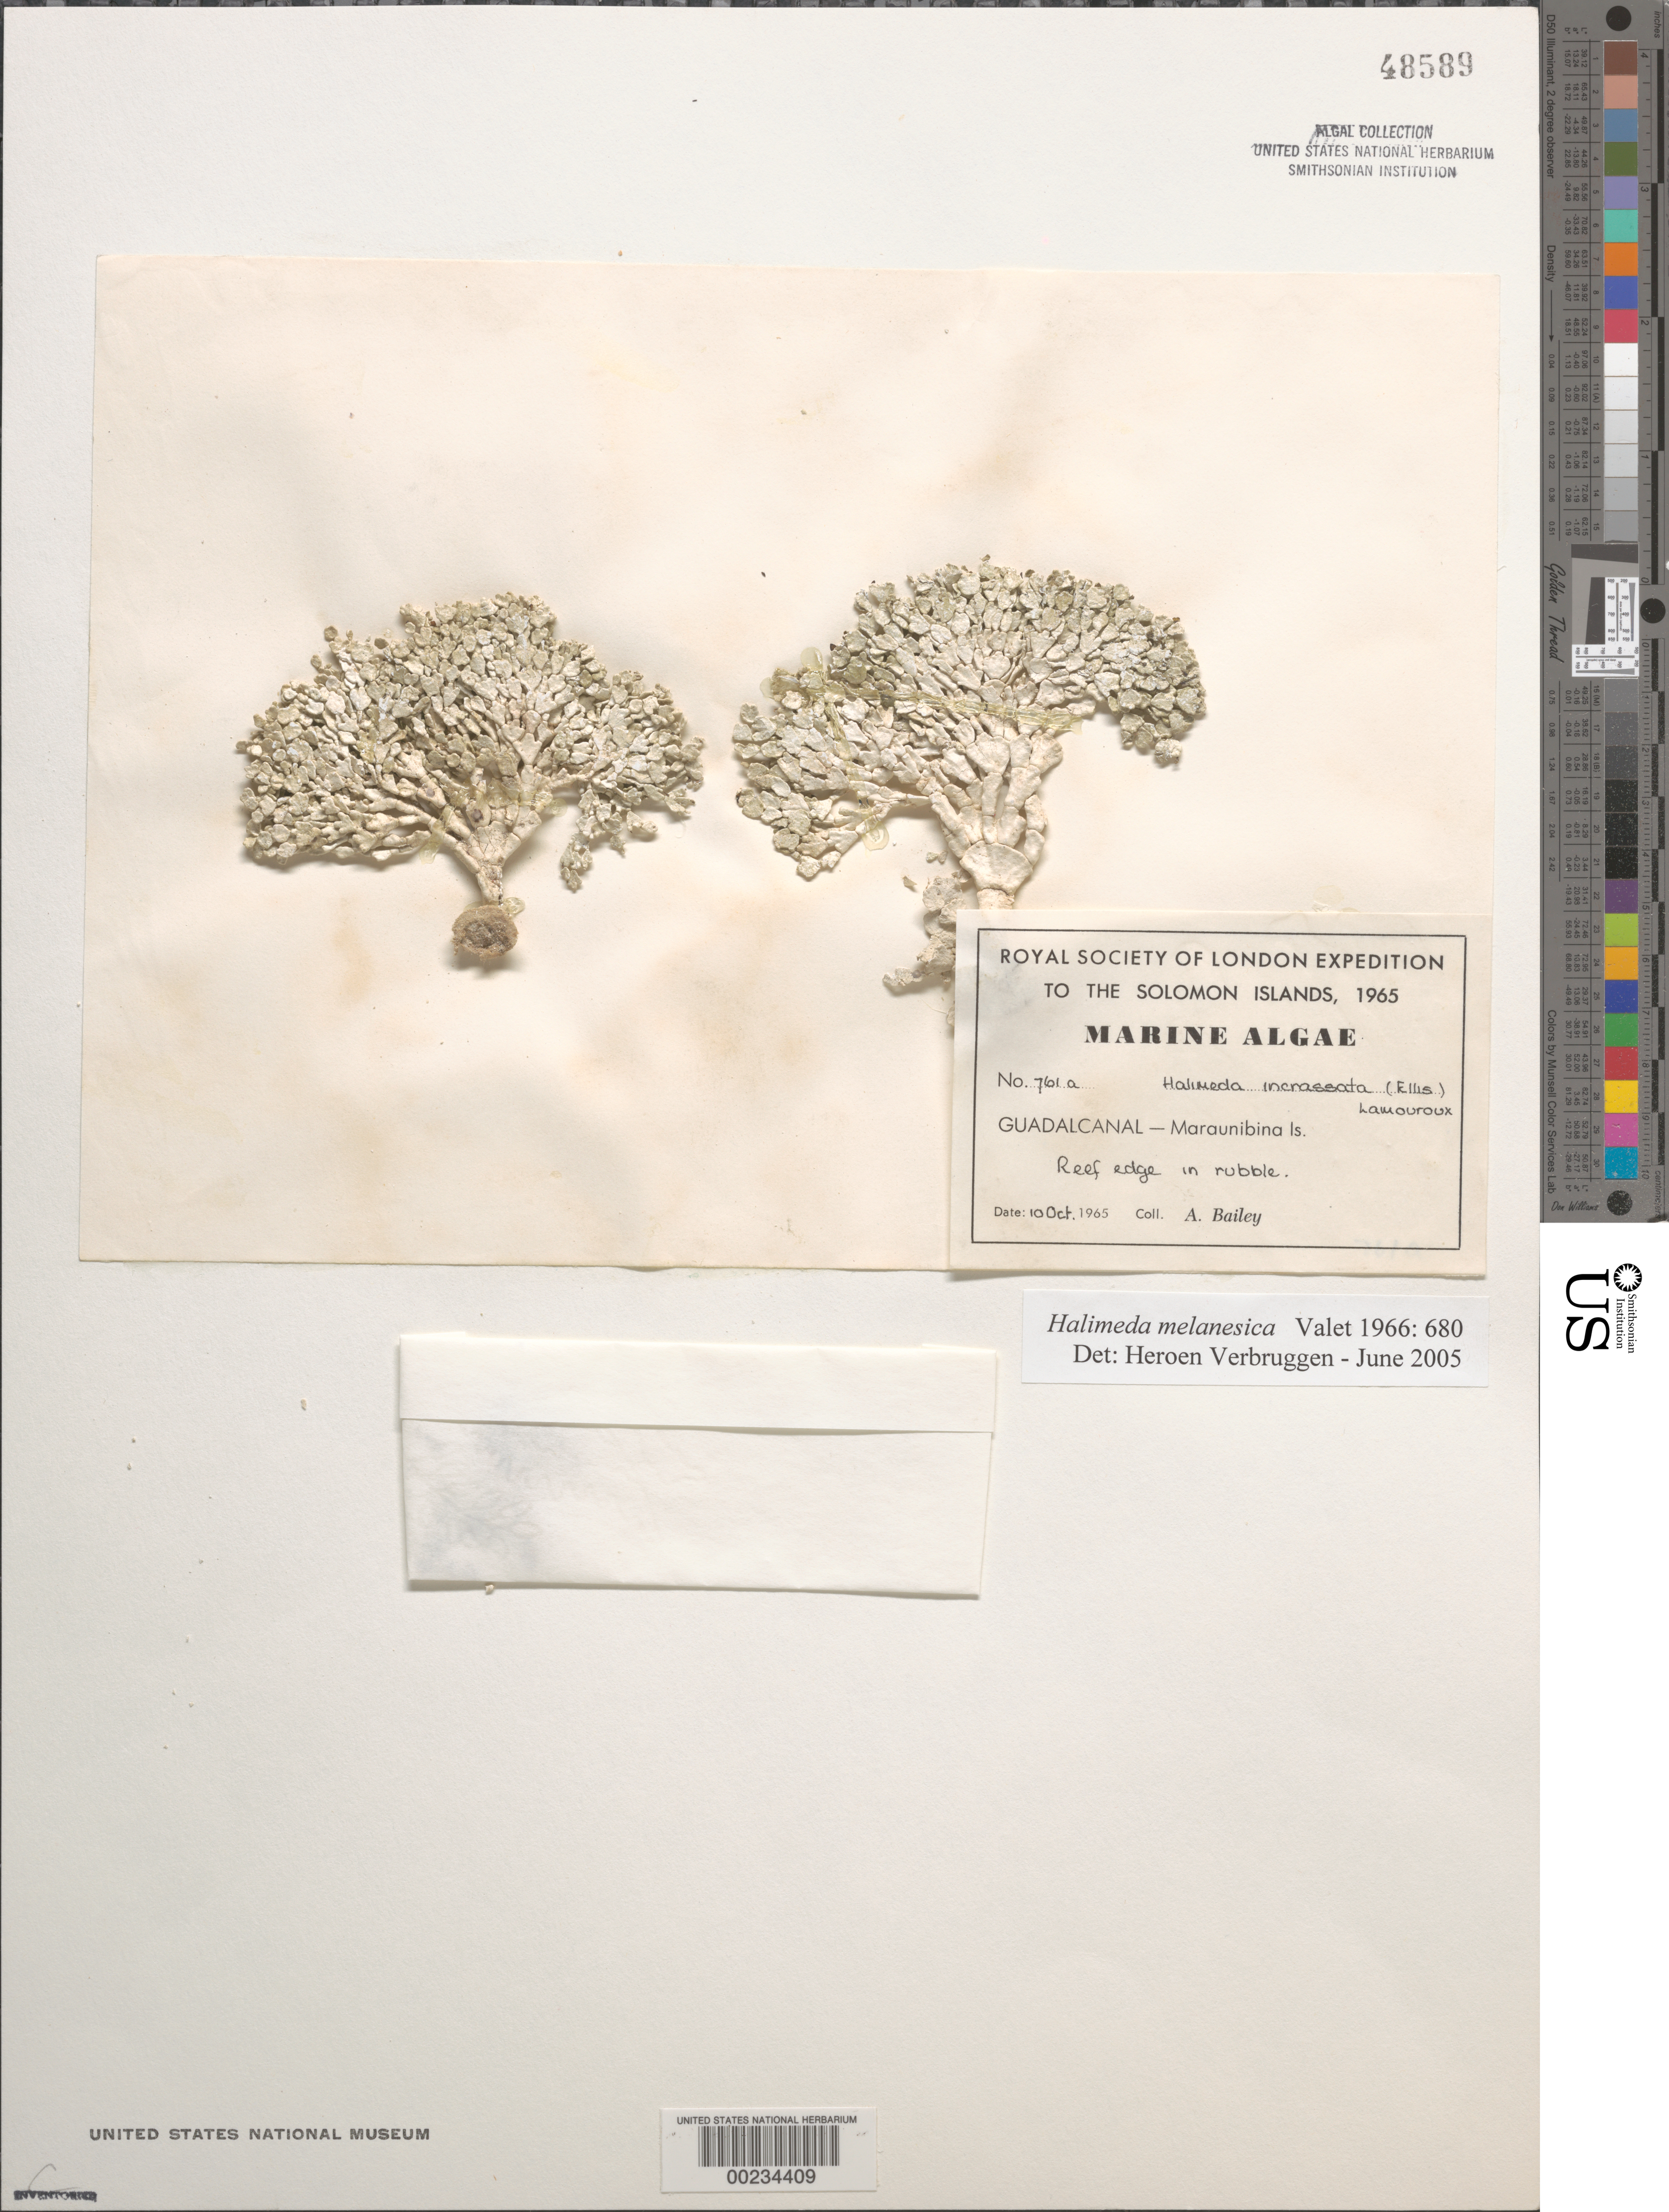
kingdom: Plantae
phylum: Chlorophyta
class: Ulvophyceae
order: Bryopsidales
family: Halimedaceae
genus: Halimeda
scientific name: Halimeda melanesica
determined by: Verbruggen, H.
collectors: A. Bailey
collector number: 761a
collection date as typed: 10 Oct 1965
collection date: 1965-10-10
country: Solomon Islands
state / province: Guadalcanal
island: Maraunibina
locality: Maraunibina Island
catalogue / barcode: US 48589